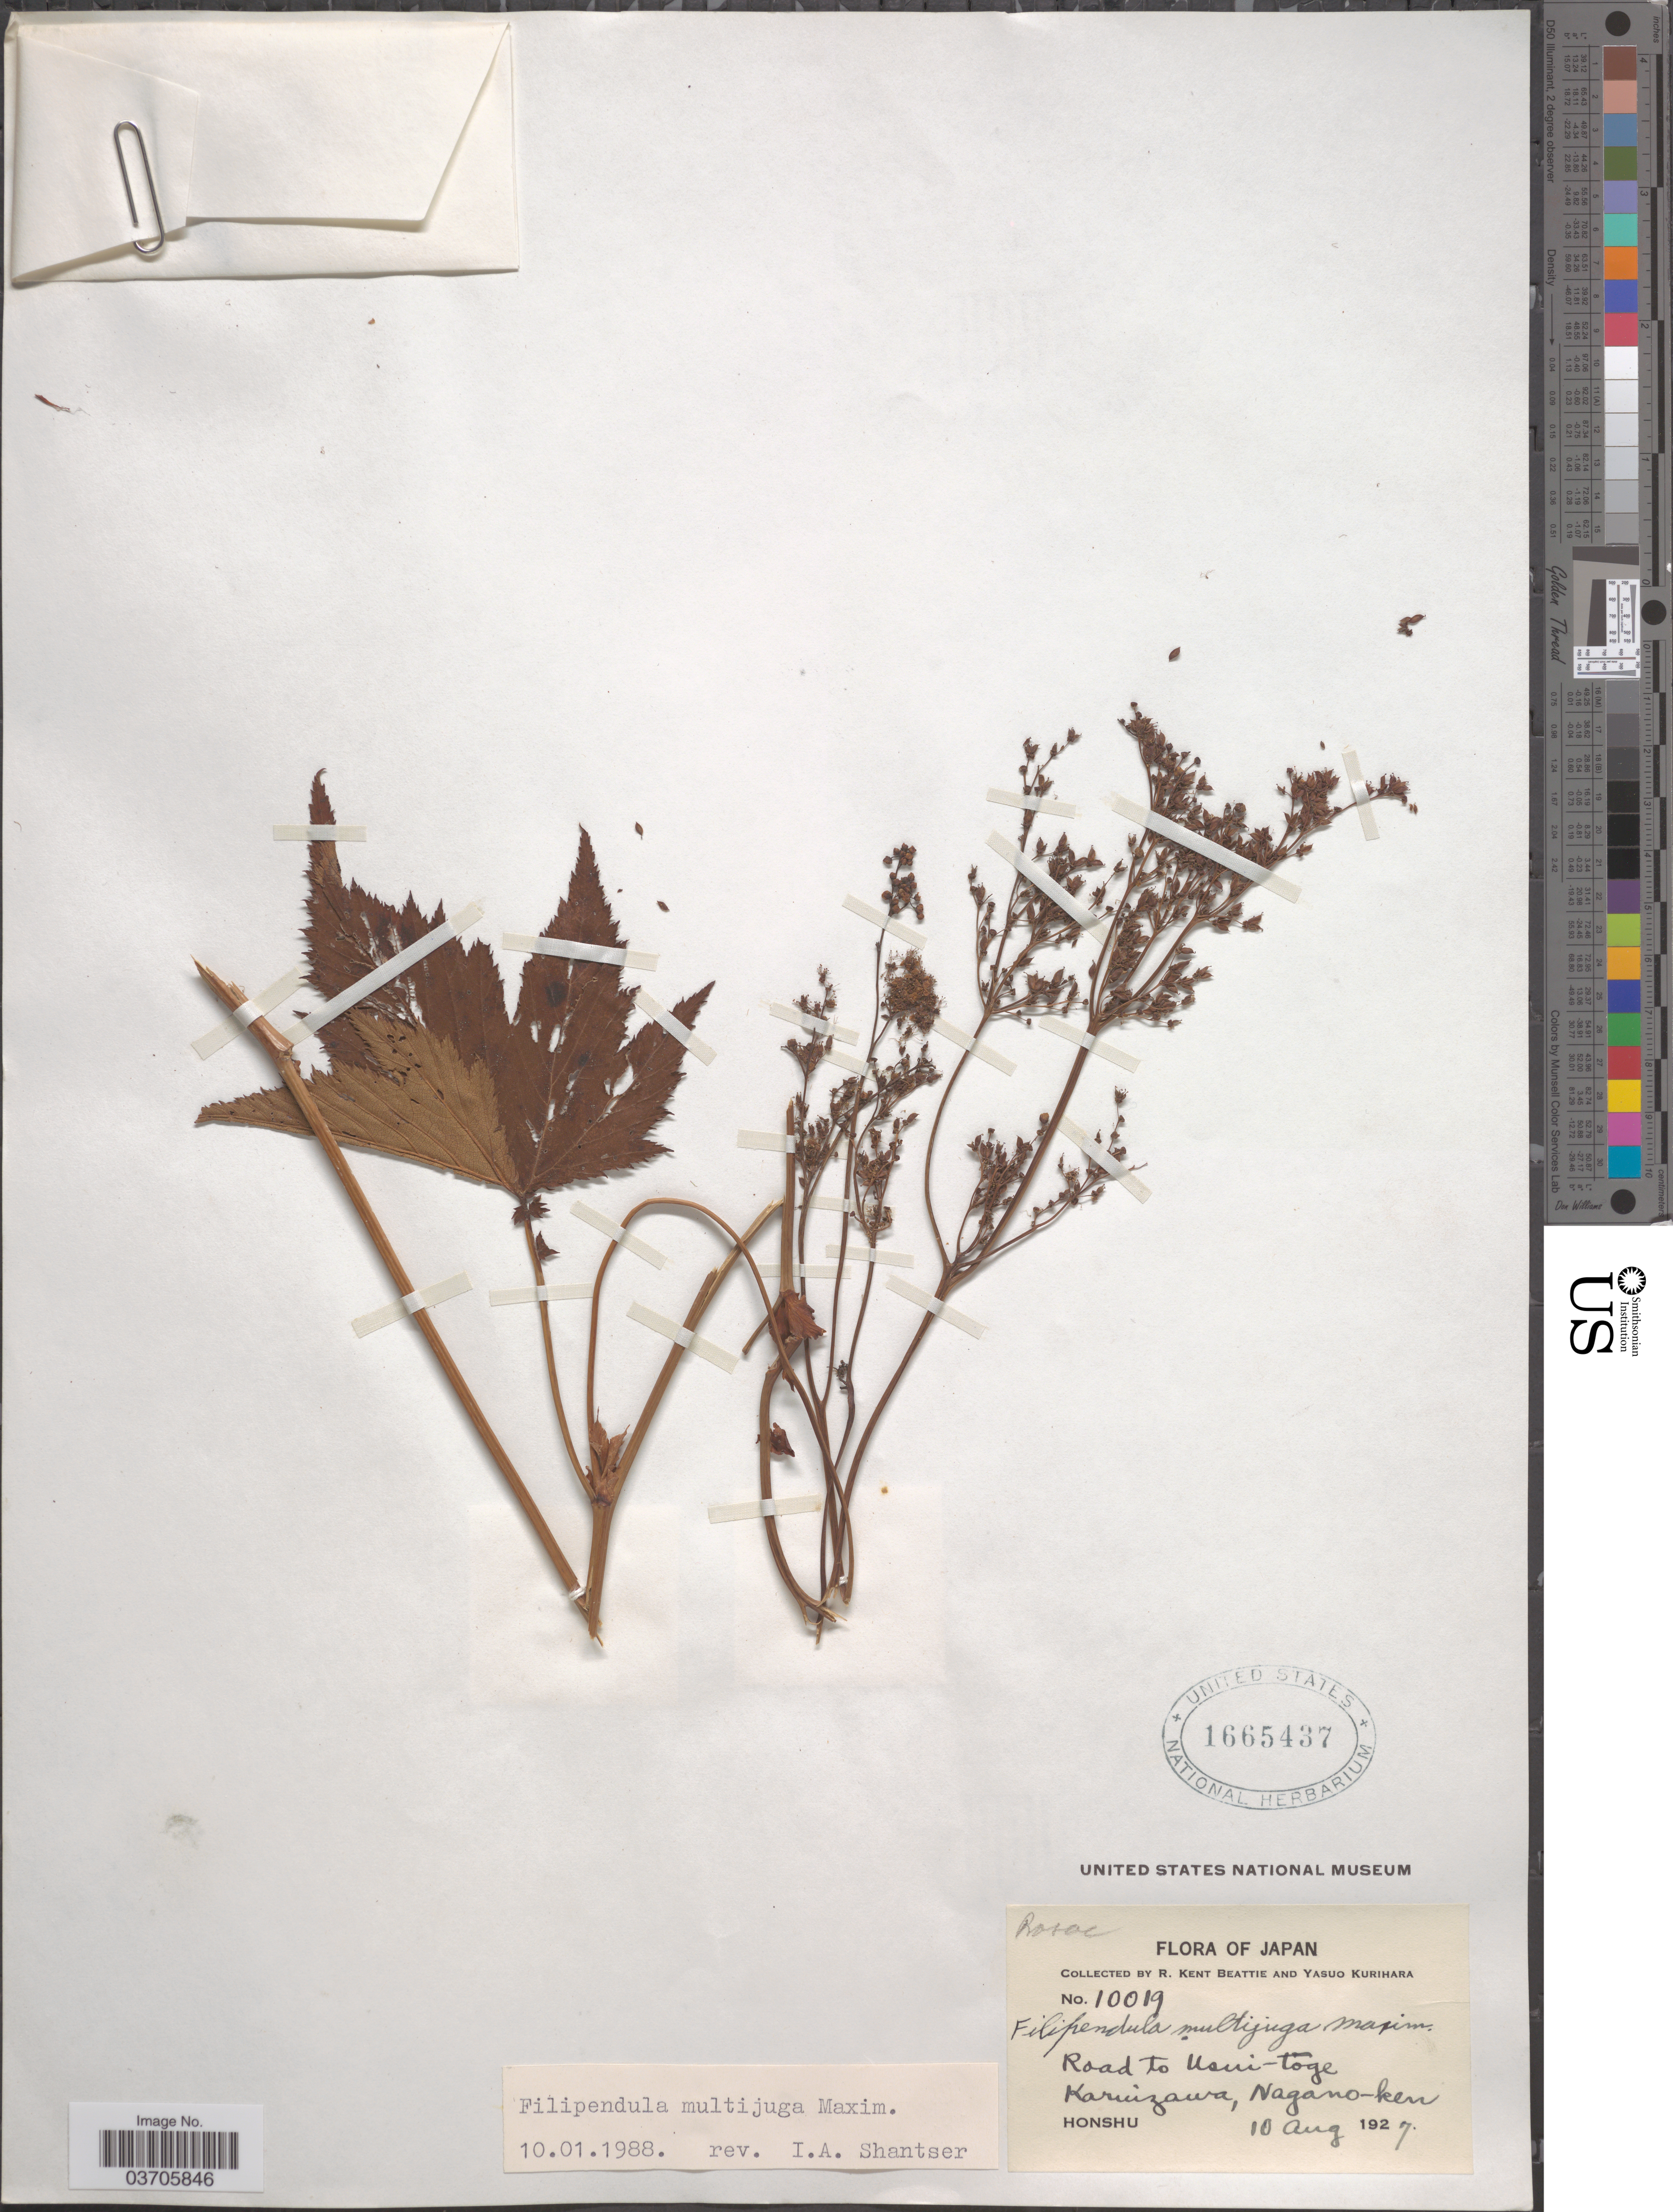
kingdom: Plantae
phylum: Tracheophyta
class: Magnoliopsida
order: Rosales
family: Rosaceae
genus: Filipendula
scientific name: Filipendula multijuga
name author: Maxim.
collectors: R. K. Beattie & Y. Kurihara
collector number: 10019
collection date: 1927-08-10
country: Japan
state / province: Nagano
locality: Road to Usui-toge. Karinzawa, Nagano-ken. Honshu.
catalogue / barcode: US 1665437